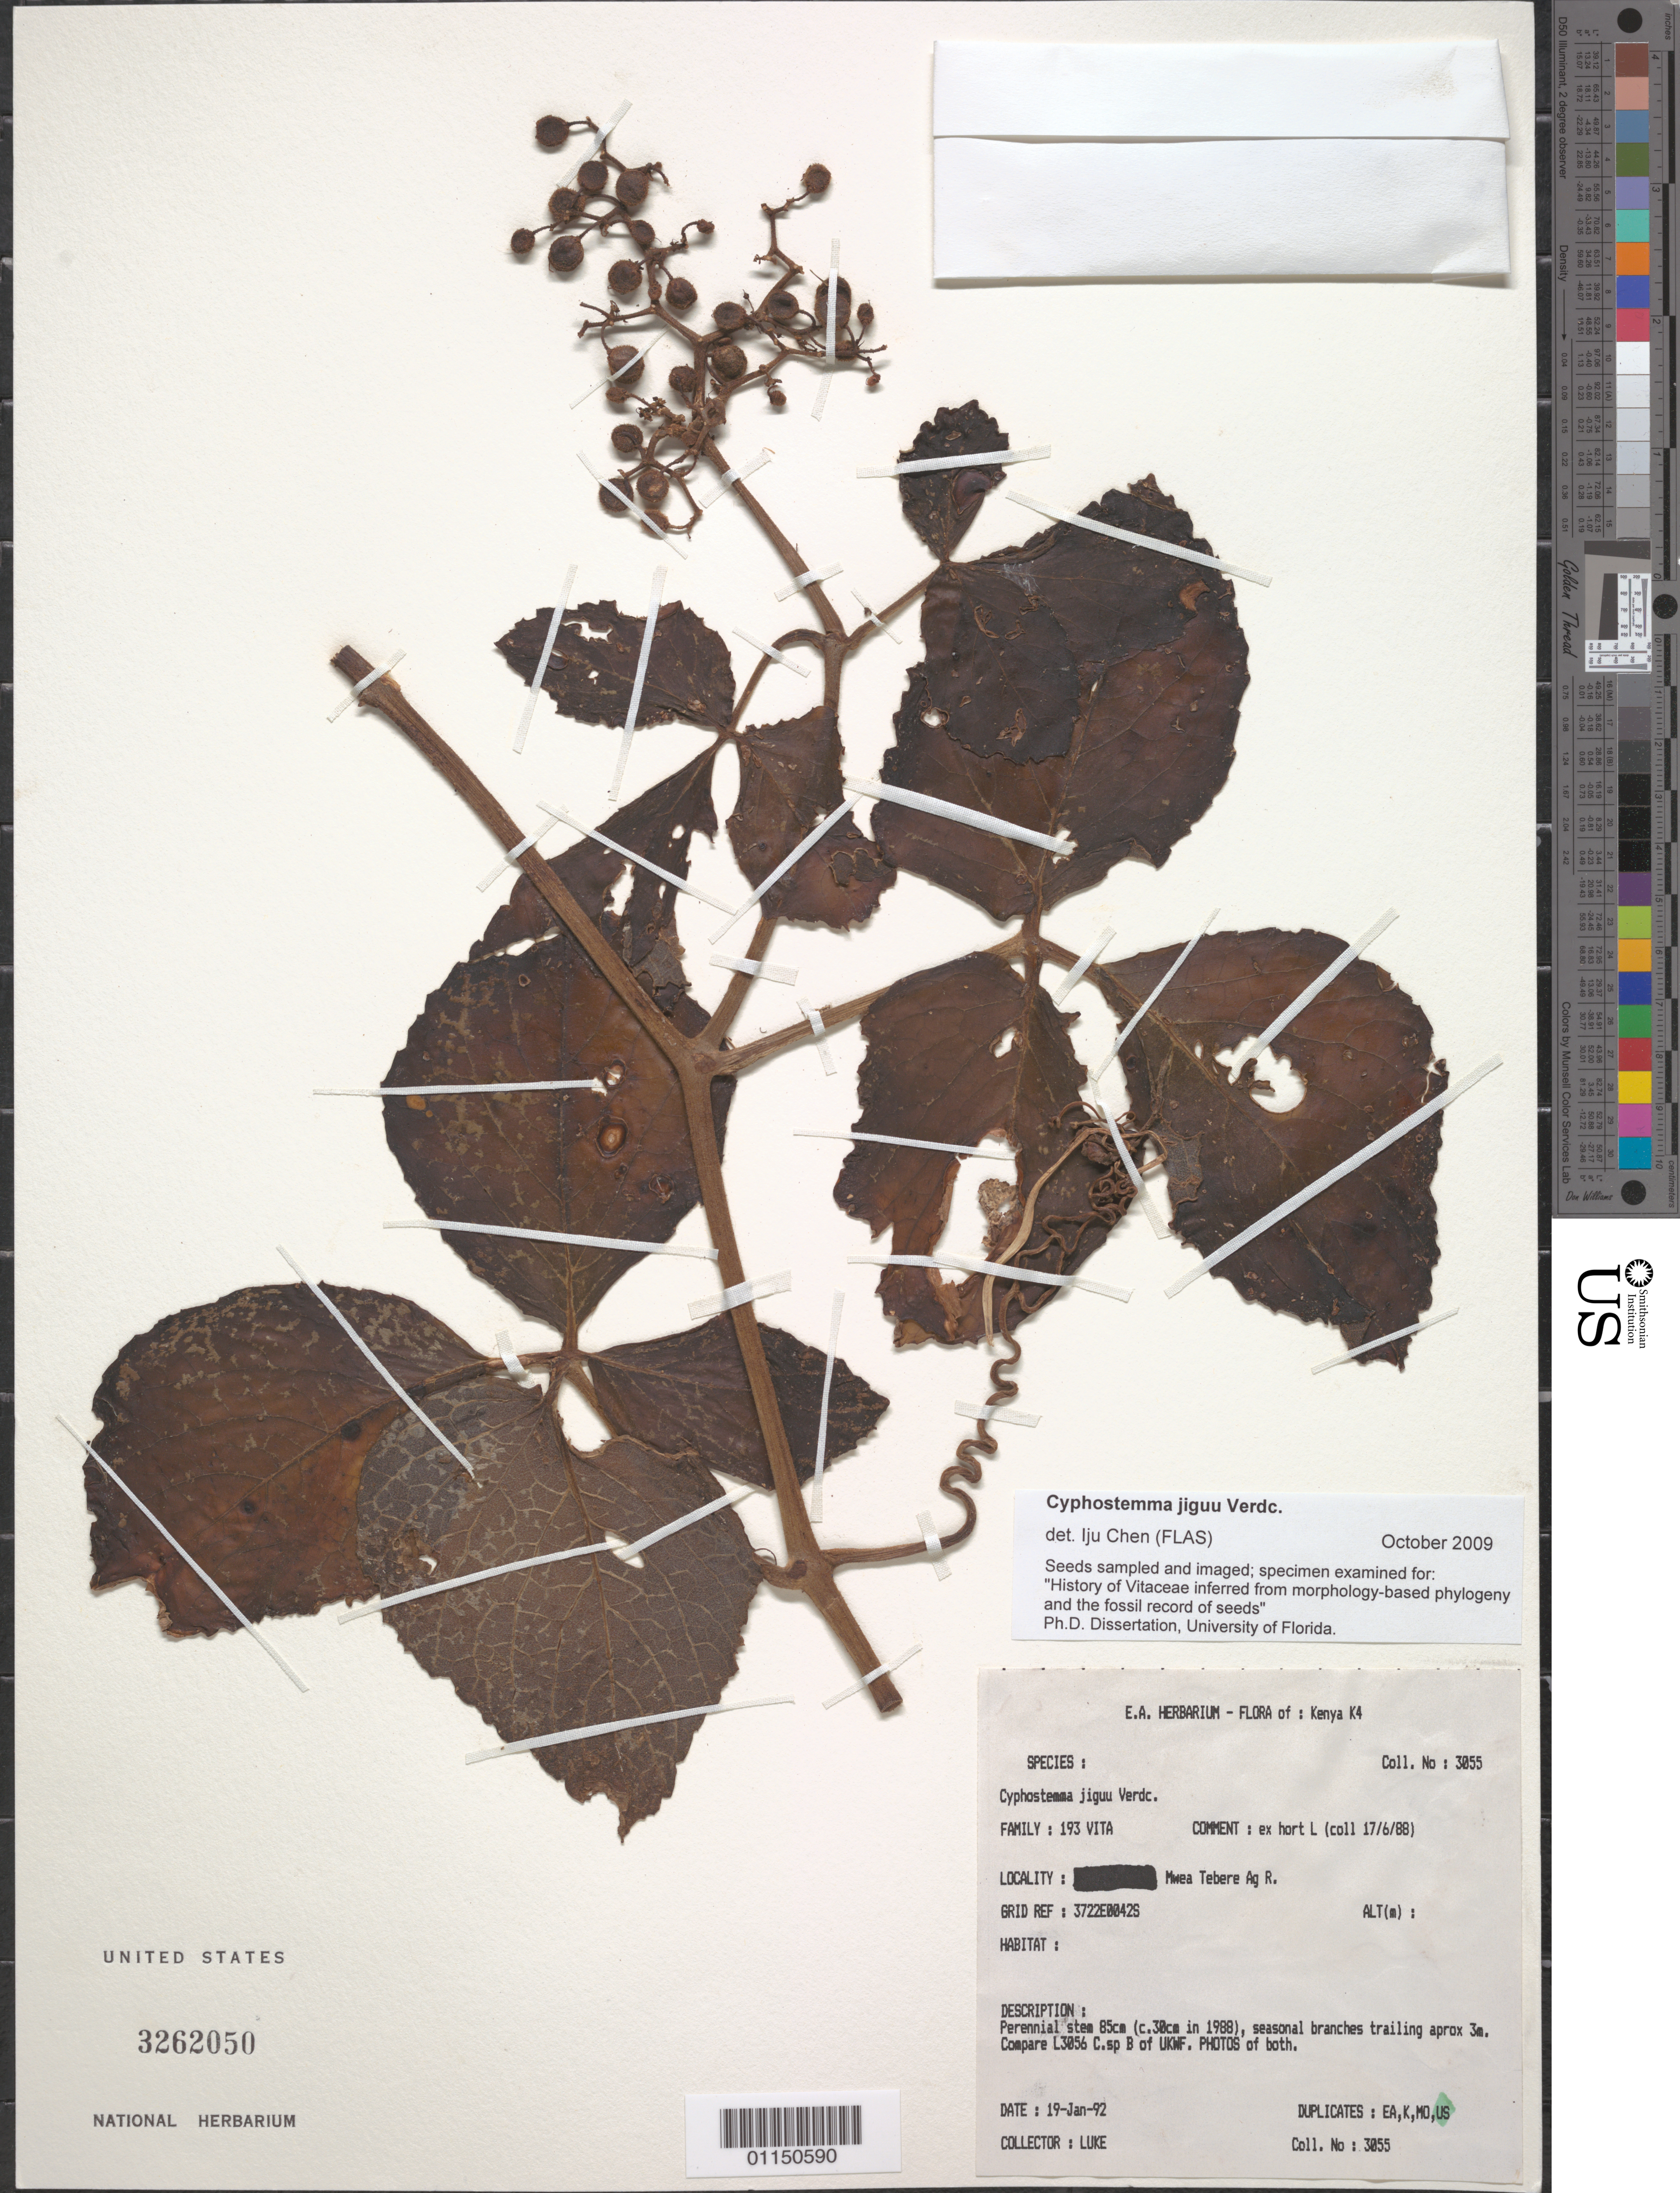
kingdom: Plantae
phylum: Tracheophyta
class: Magnoliopsida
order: Vitales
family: Vitaceae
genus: Cyphostemma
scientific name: Cyphostemma jiguu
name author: Verdc.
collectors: Q. Luke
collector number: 3055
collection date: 1992-01-19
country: Kenya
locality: Mwea Tebere Ag R.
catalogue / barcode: US 3262050